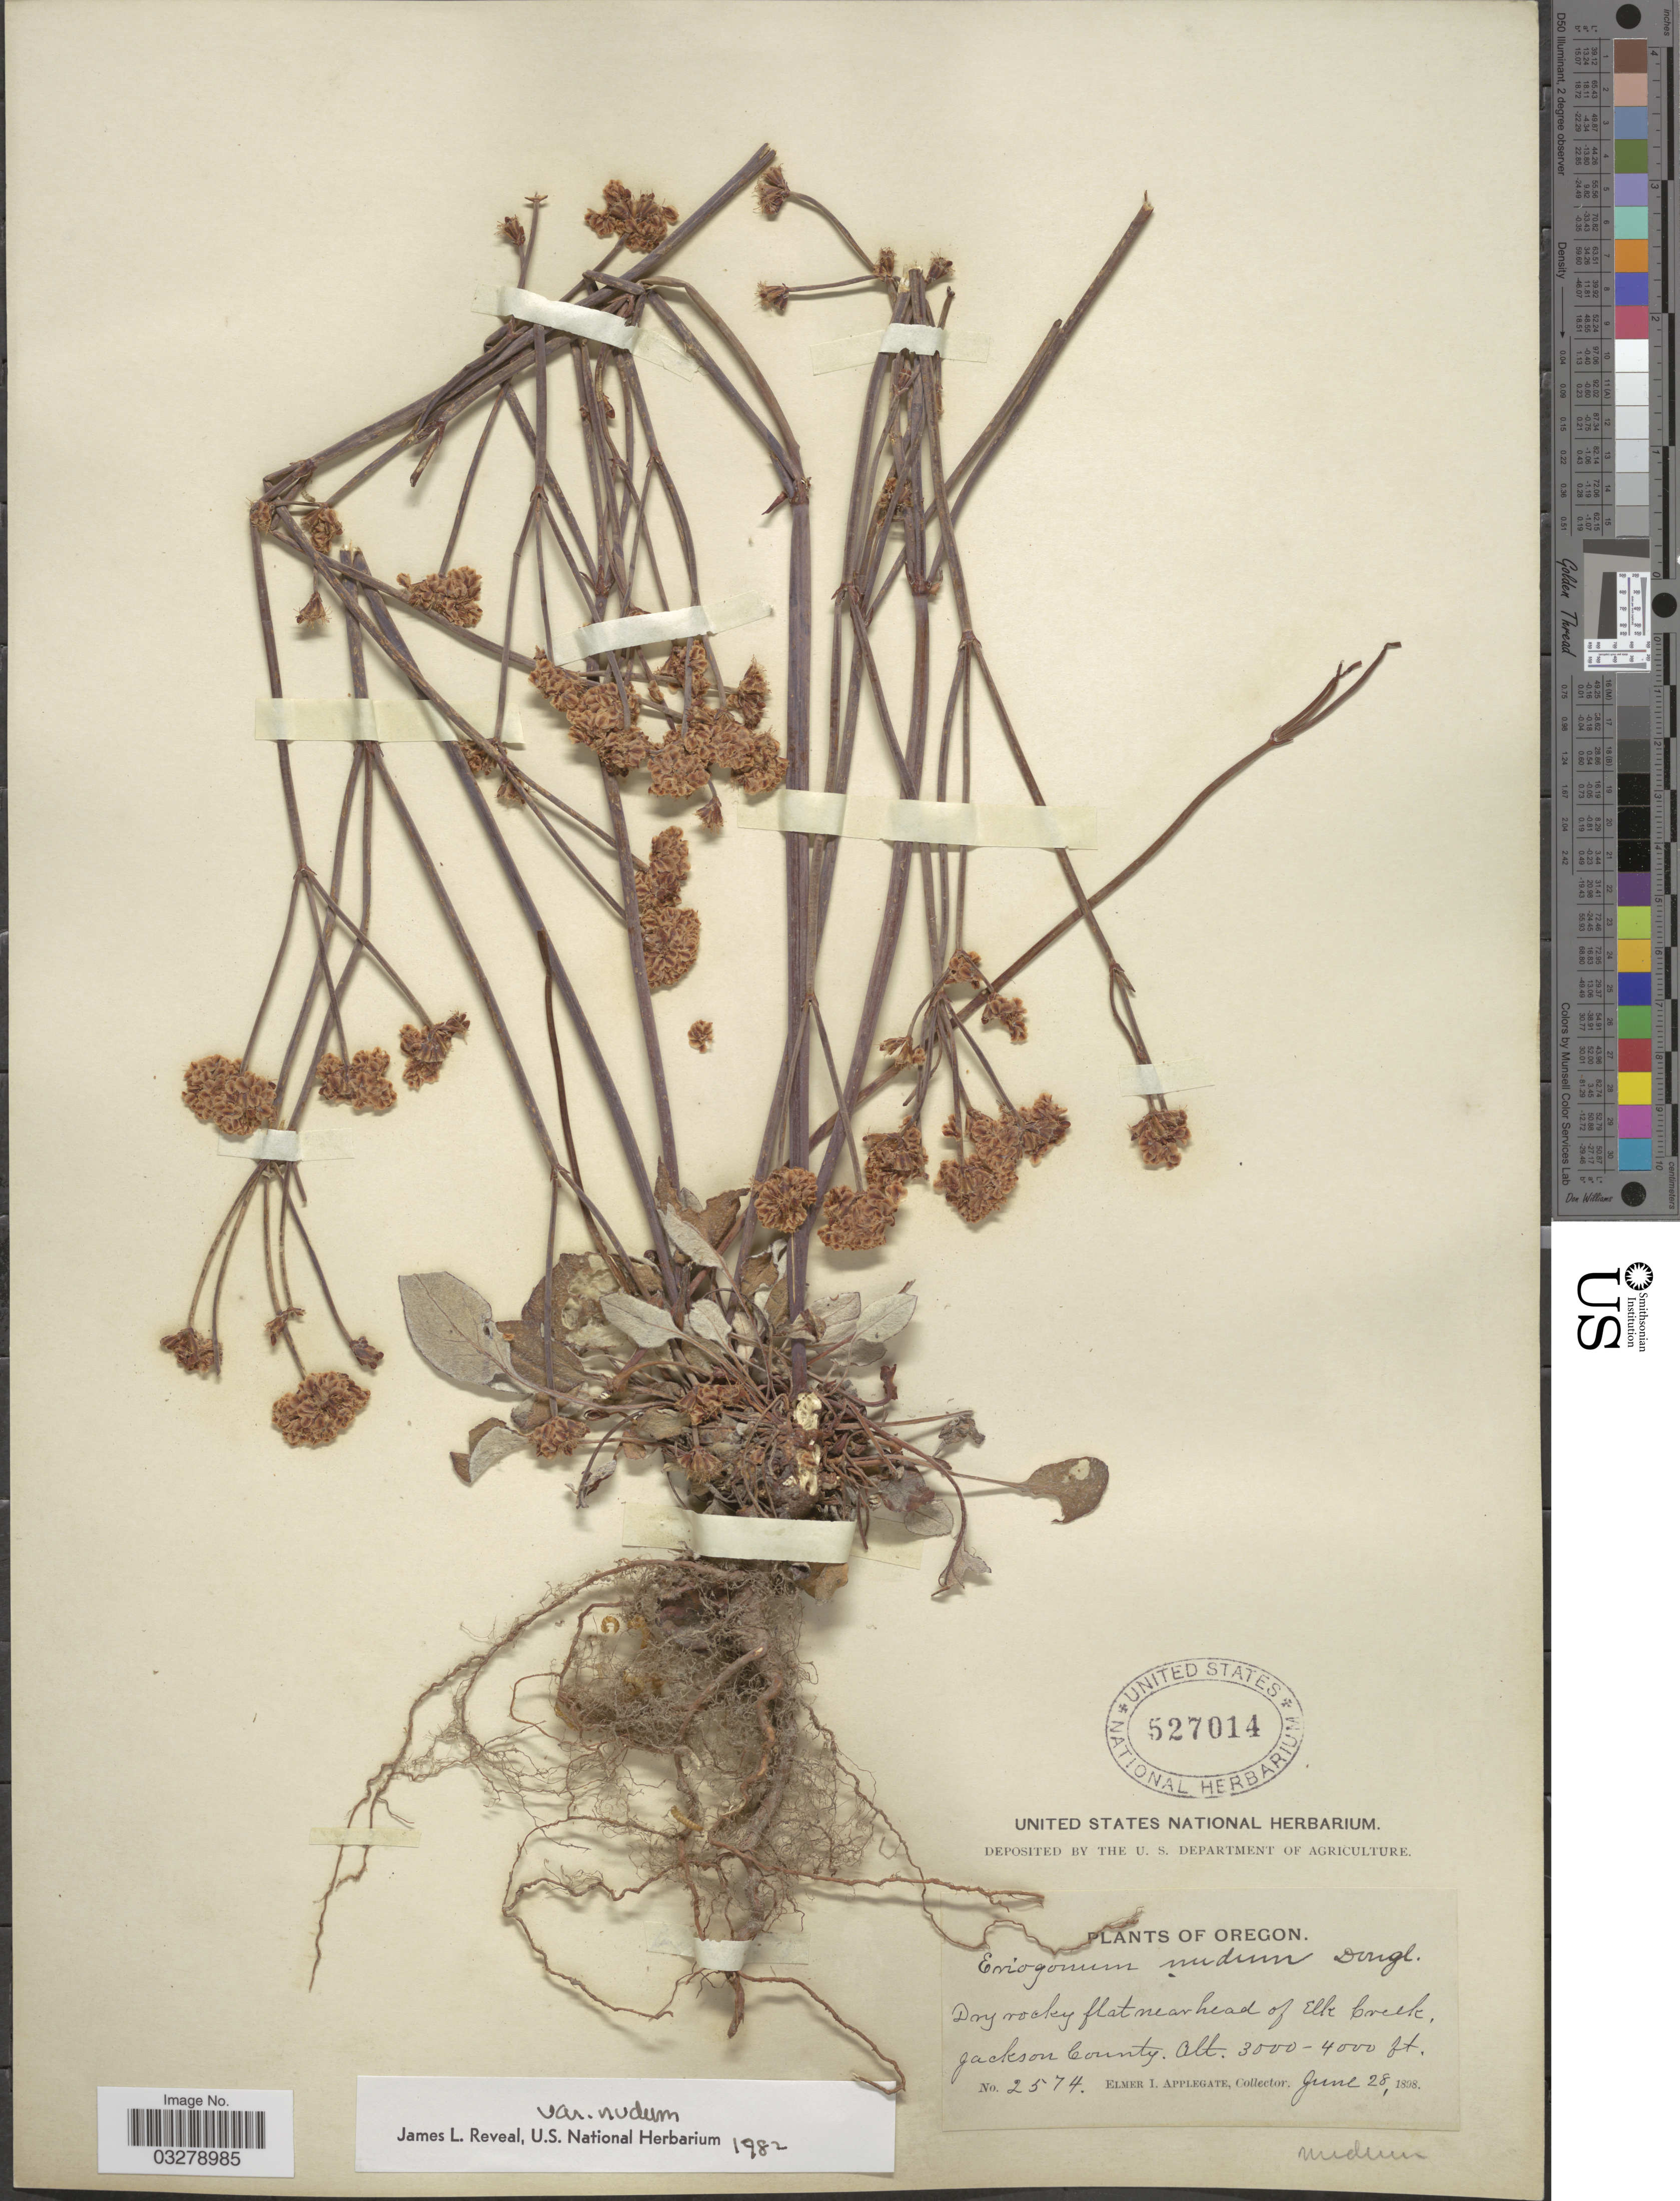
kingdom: Plantae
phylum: Tracheophyta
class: Magnoliopsida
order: Caryophyllales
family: Polygonaceae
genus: Eriogonum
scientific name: Eriogonum nudum var. nudum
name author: Douglas ex Benth.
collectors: E. I. Applegate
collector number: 2574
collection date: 1898-06-28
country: United States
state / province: Oregon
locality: Dry rocky flat near head of Elk Creek, Jackson County.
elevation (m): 914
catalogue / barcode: US 527014